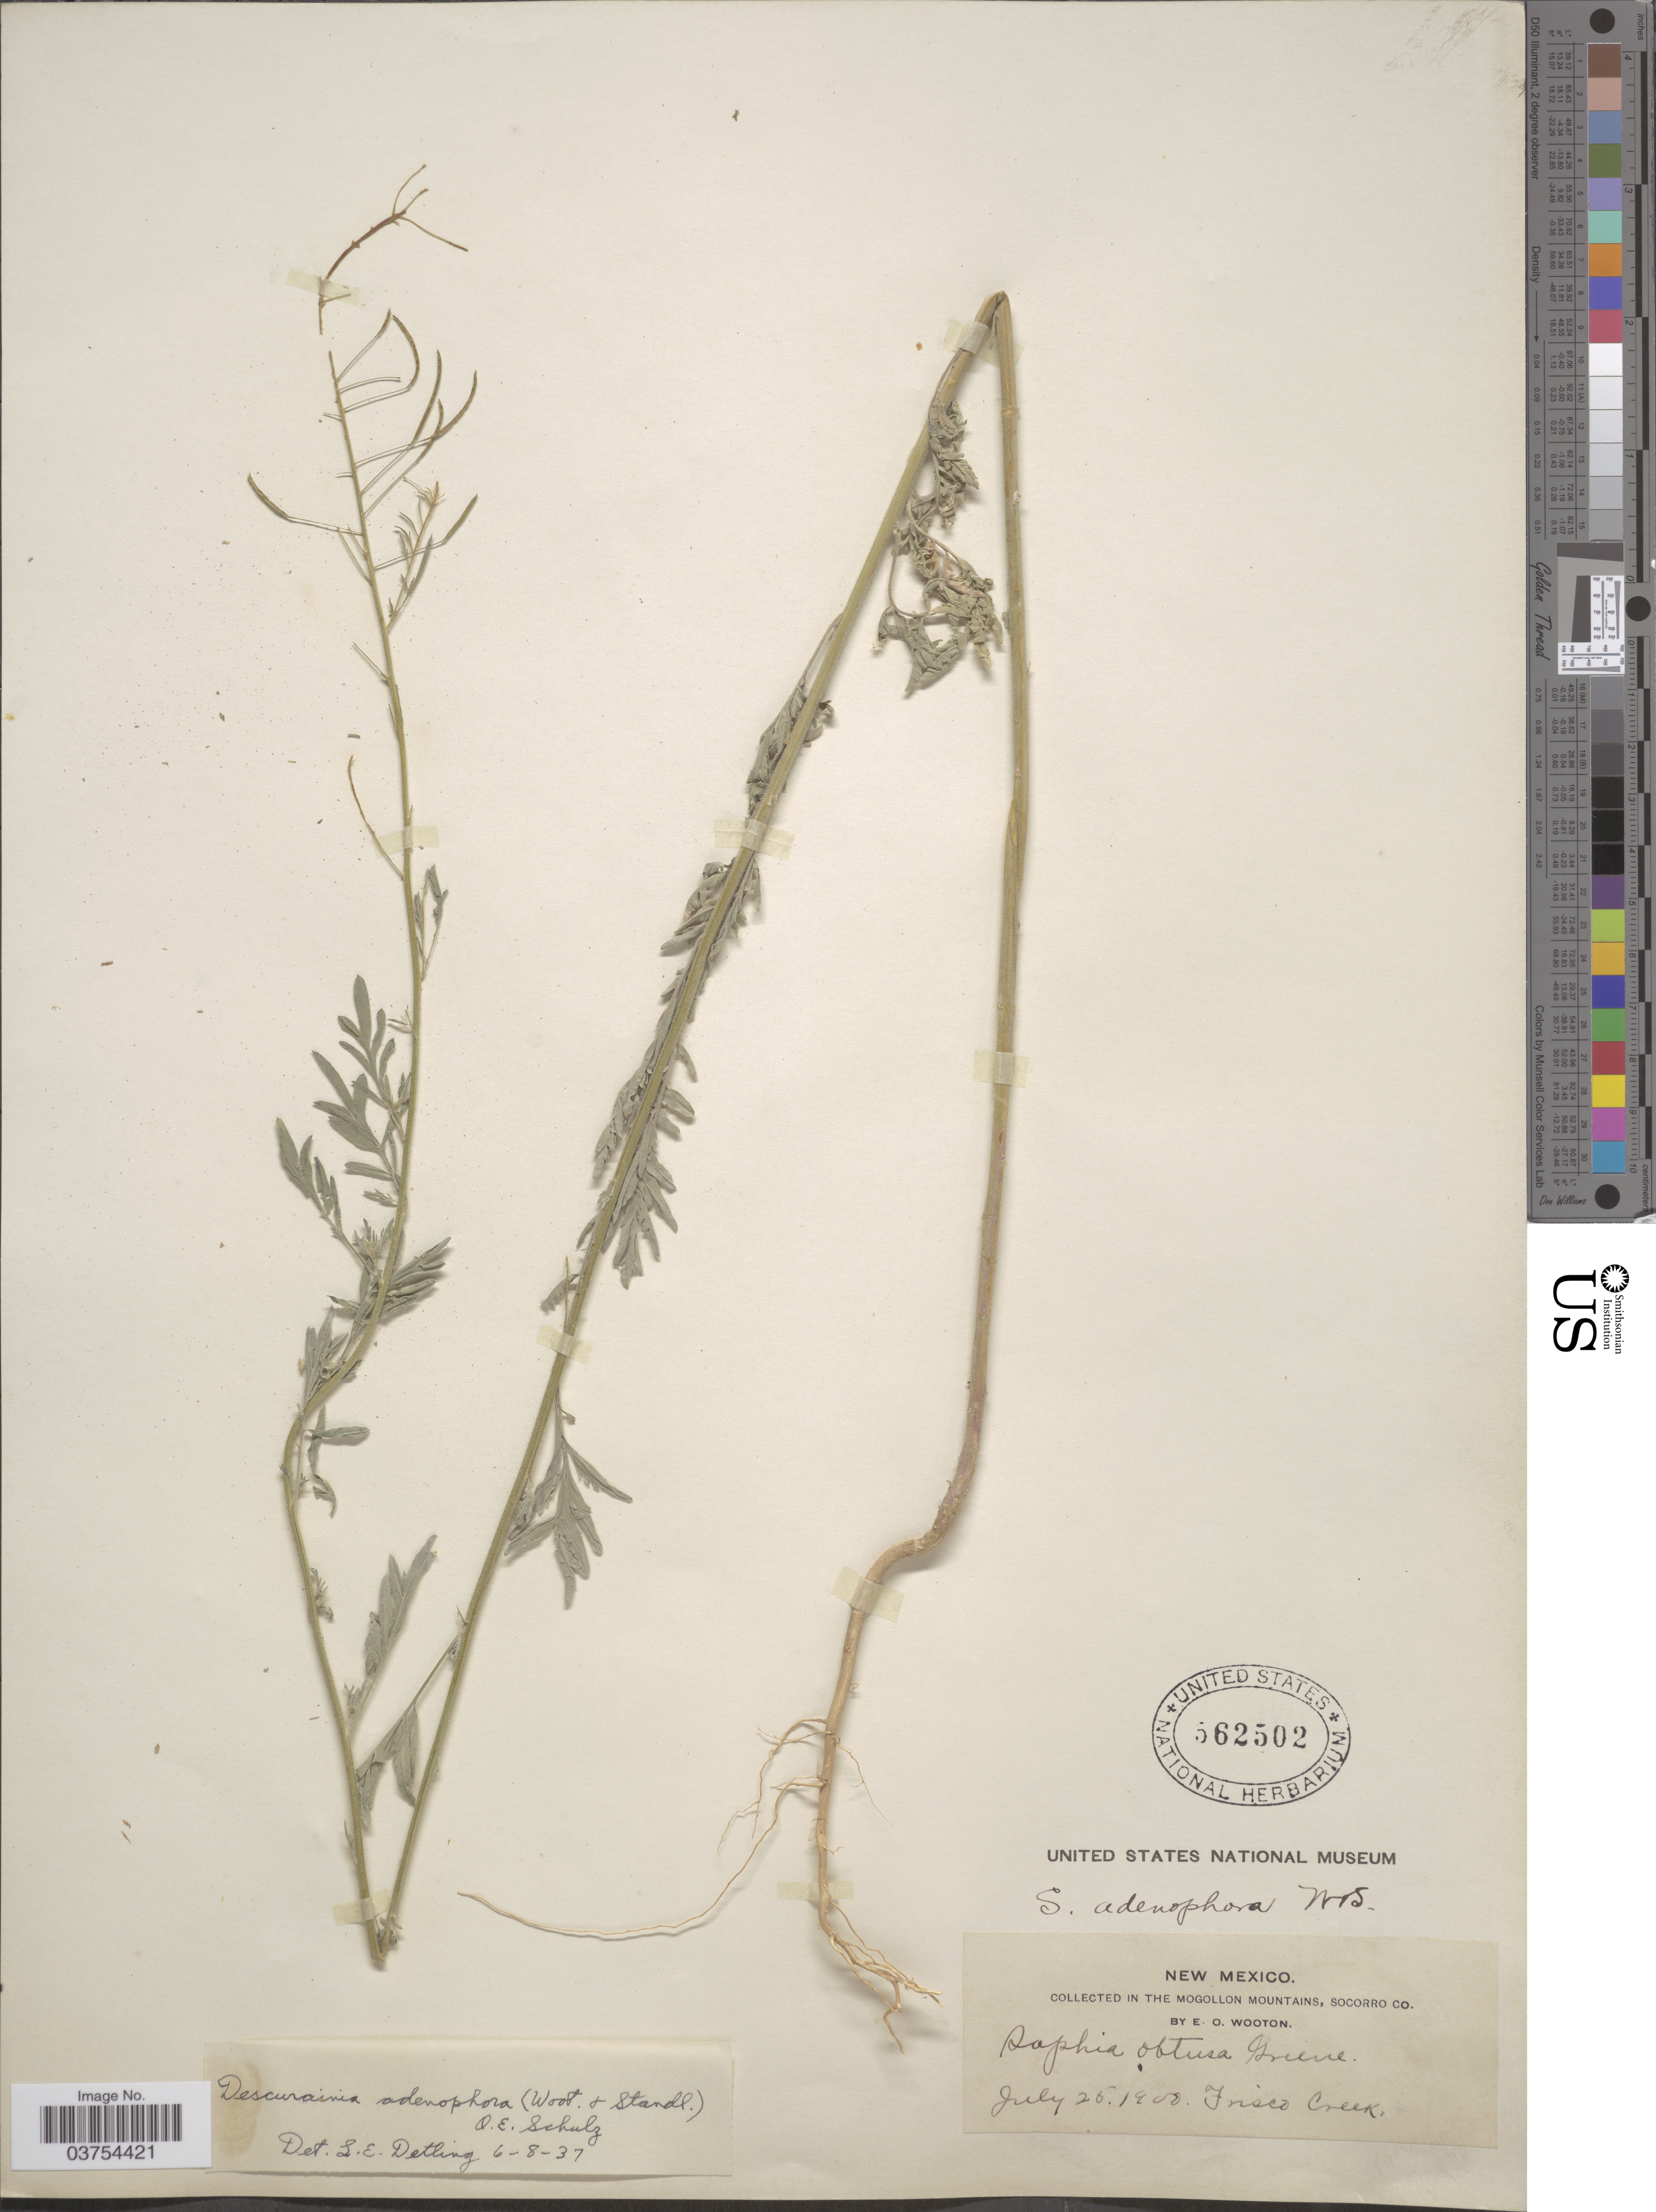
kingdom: Plantae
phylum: Tracheophyta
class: Magnoliopsida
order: Brassicales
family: Brassicaceae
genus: Descurainia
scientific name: Descurainia obtusa subsp. adenophora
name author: (Wooton & Standl.) Detling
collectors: E. O. Wooton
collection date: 1900-07-25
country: United States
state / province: New Mexico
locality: The Mogollon Mountains, Socorro Co. Frisco Creek.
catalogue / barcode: US 562502